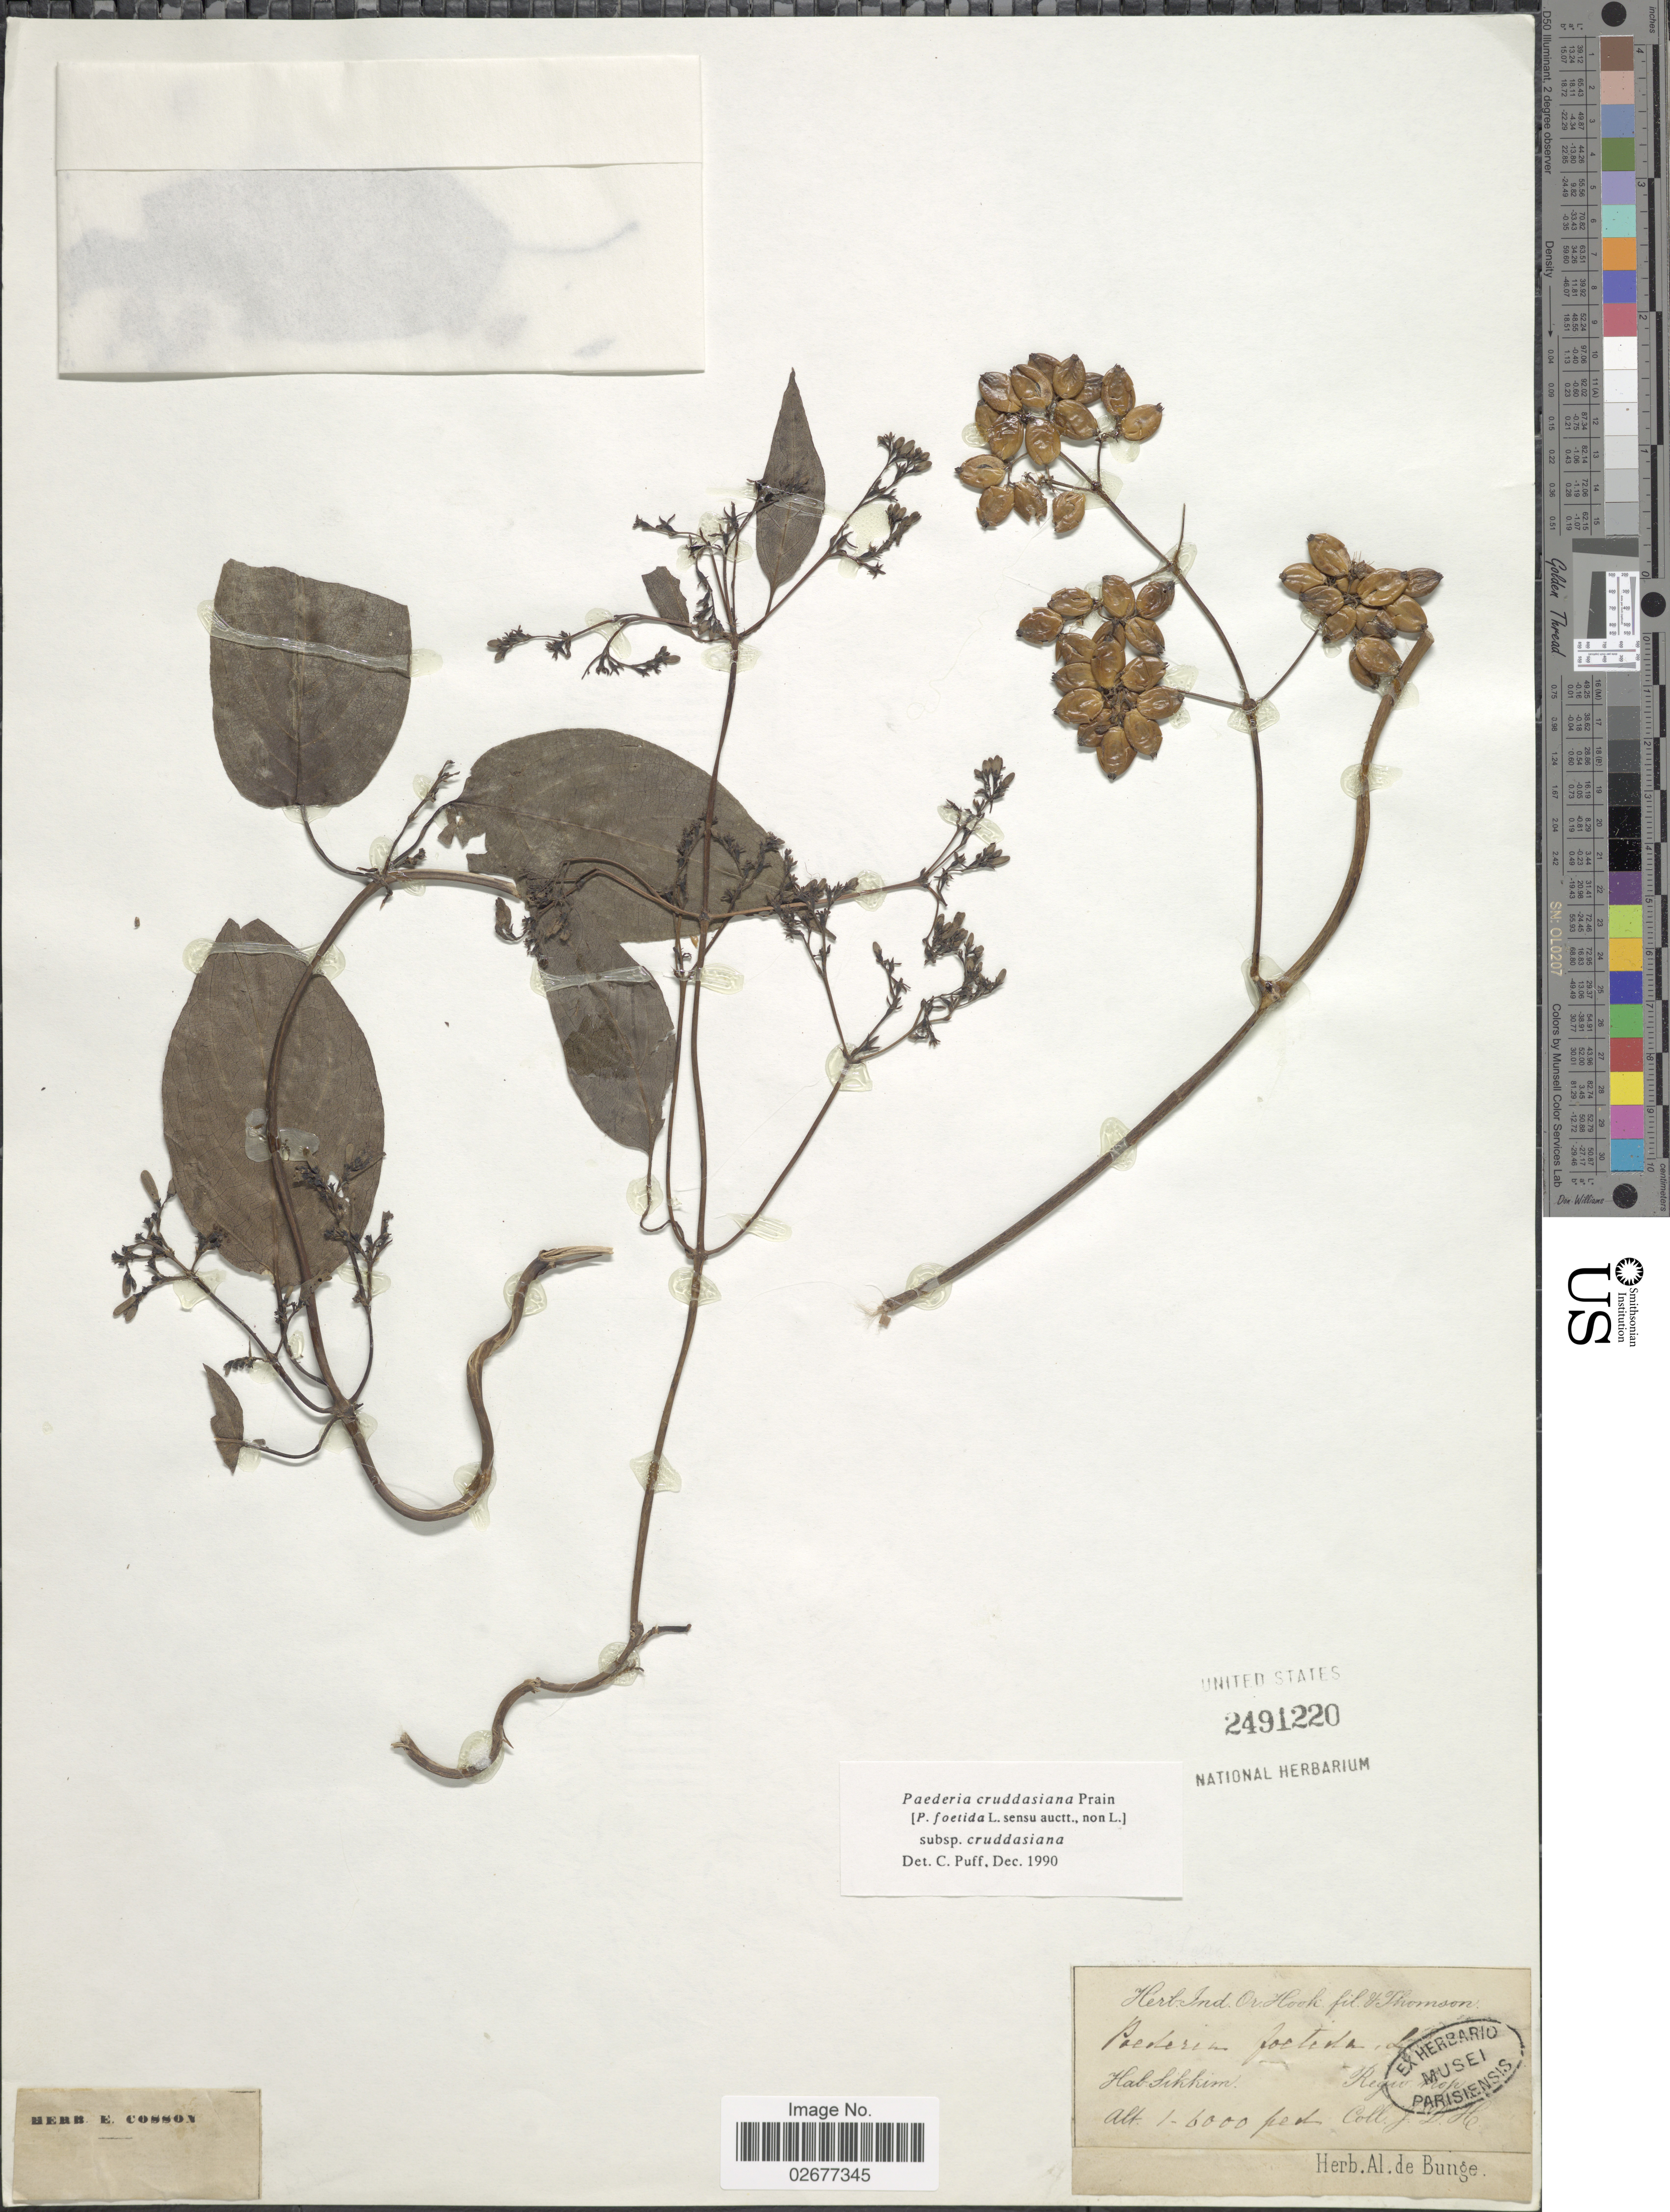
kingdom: Plantae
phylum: Tracheophyta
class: Magnoliopsida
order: Gentianales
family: Rubiaceae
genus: Paederia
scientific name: Paederia cruddasiana subsp. cruddasiana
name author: Prain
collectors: J. D. Hooker & T. Thomson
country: India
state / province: Sikkim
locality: Sikkim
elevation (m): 305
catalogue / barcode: US 2491220